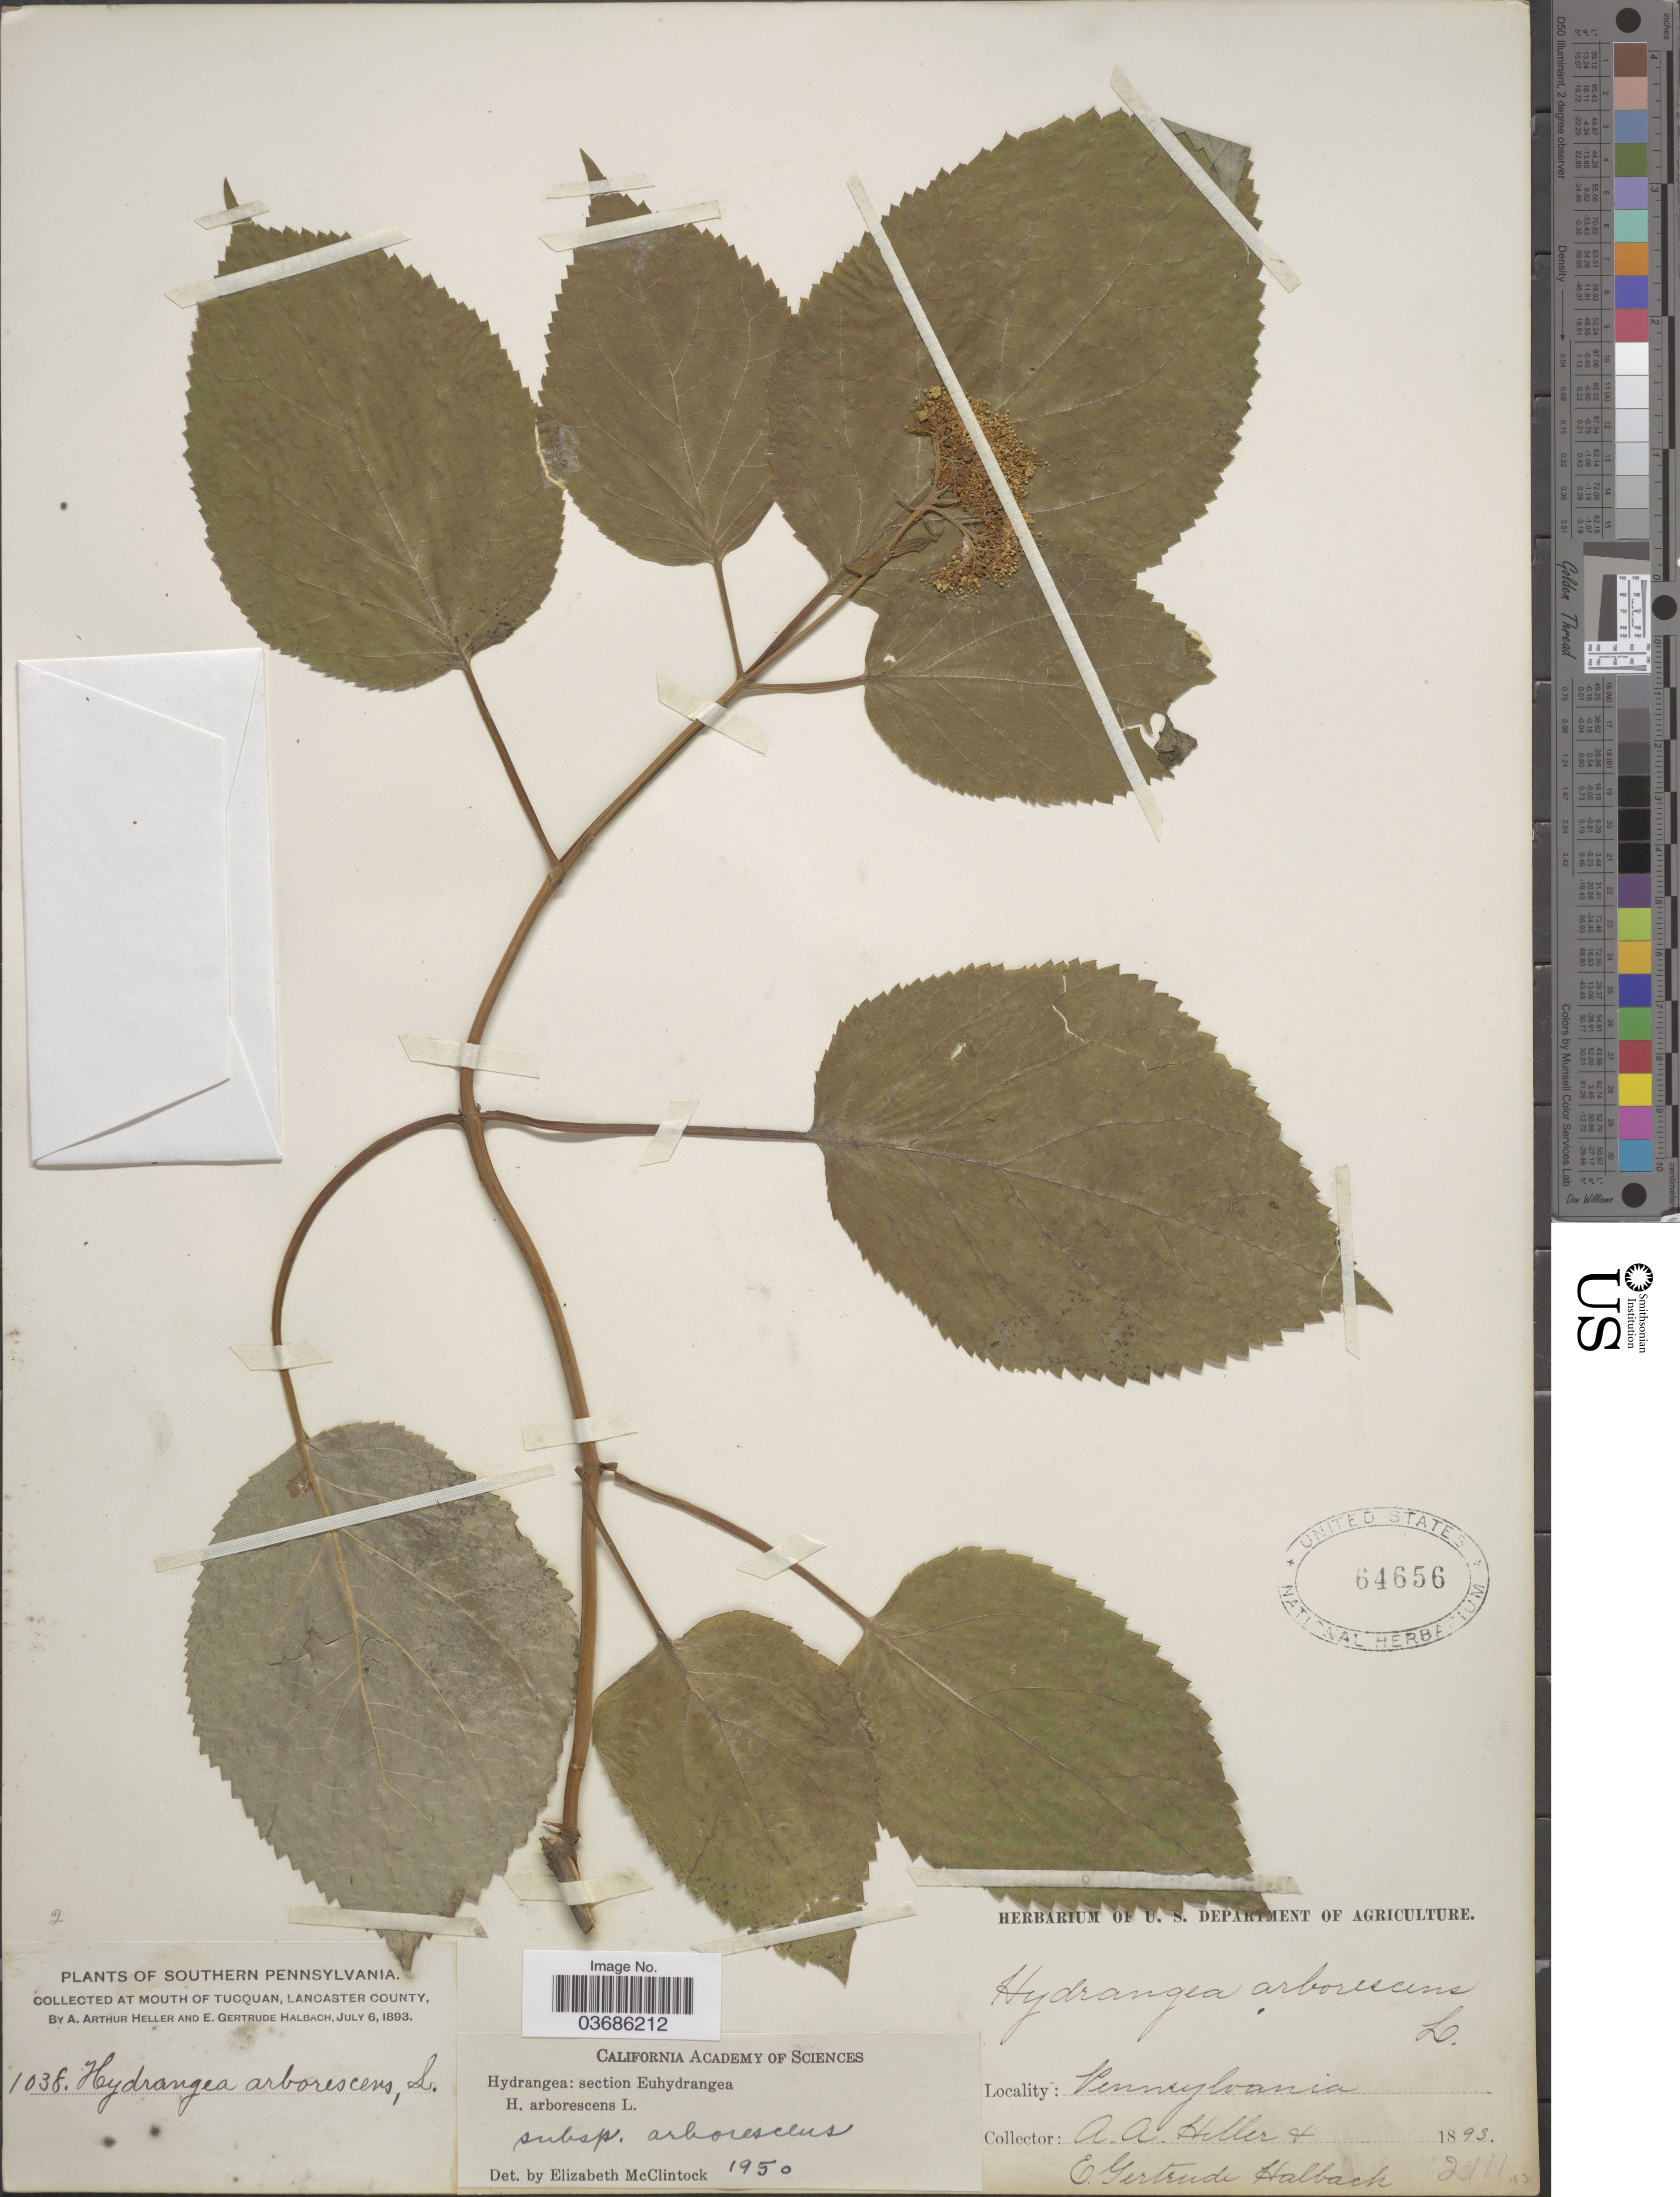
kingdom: Plantae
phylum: Tracheophyta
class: Magnoliopsida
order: Cornales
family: Hydrangeaceae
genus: Hydrangea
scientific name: Hydrangea arborescens subsp. arborescens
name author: L.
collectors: A. A. Heller & E. G. Halbach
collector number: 1038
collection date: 1893-07-06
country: United States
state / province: Pennsylvania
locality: Southern Pennsylvania. At mouth of Tucquan, Lancaster County.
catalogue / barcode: US 64656